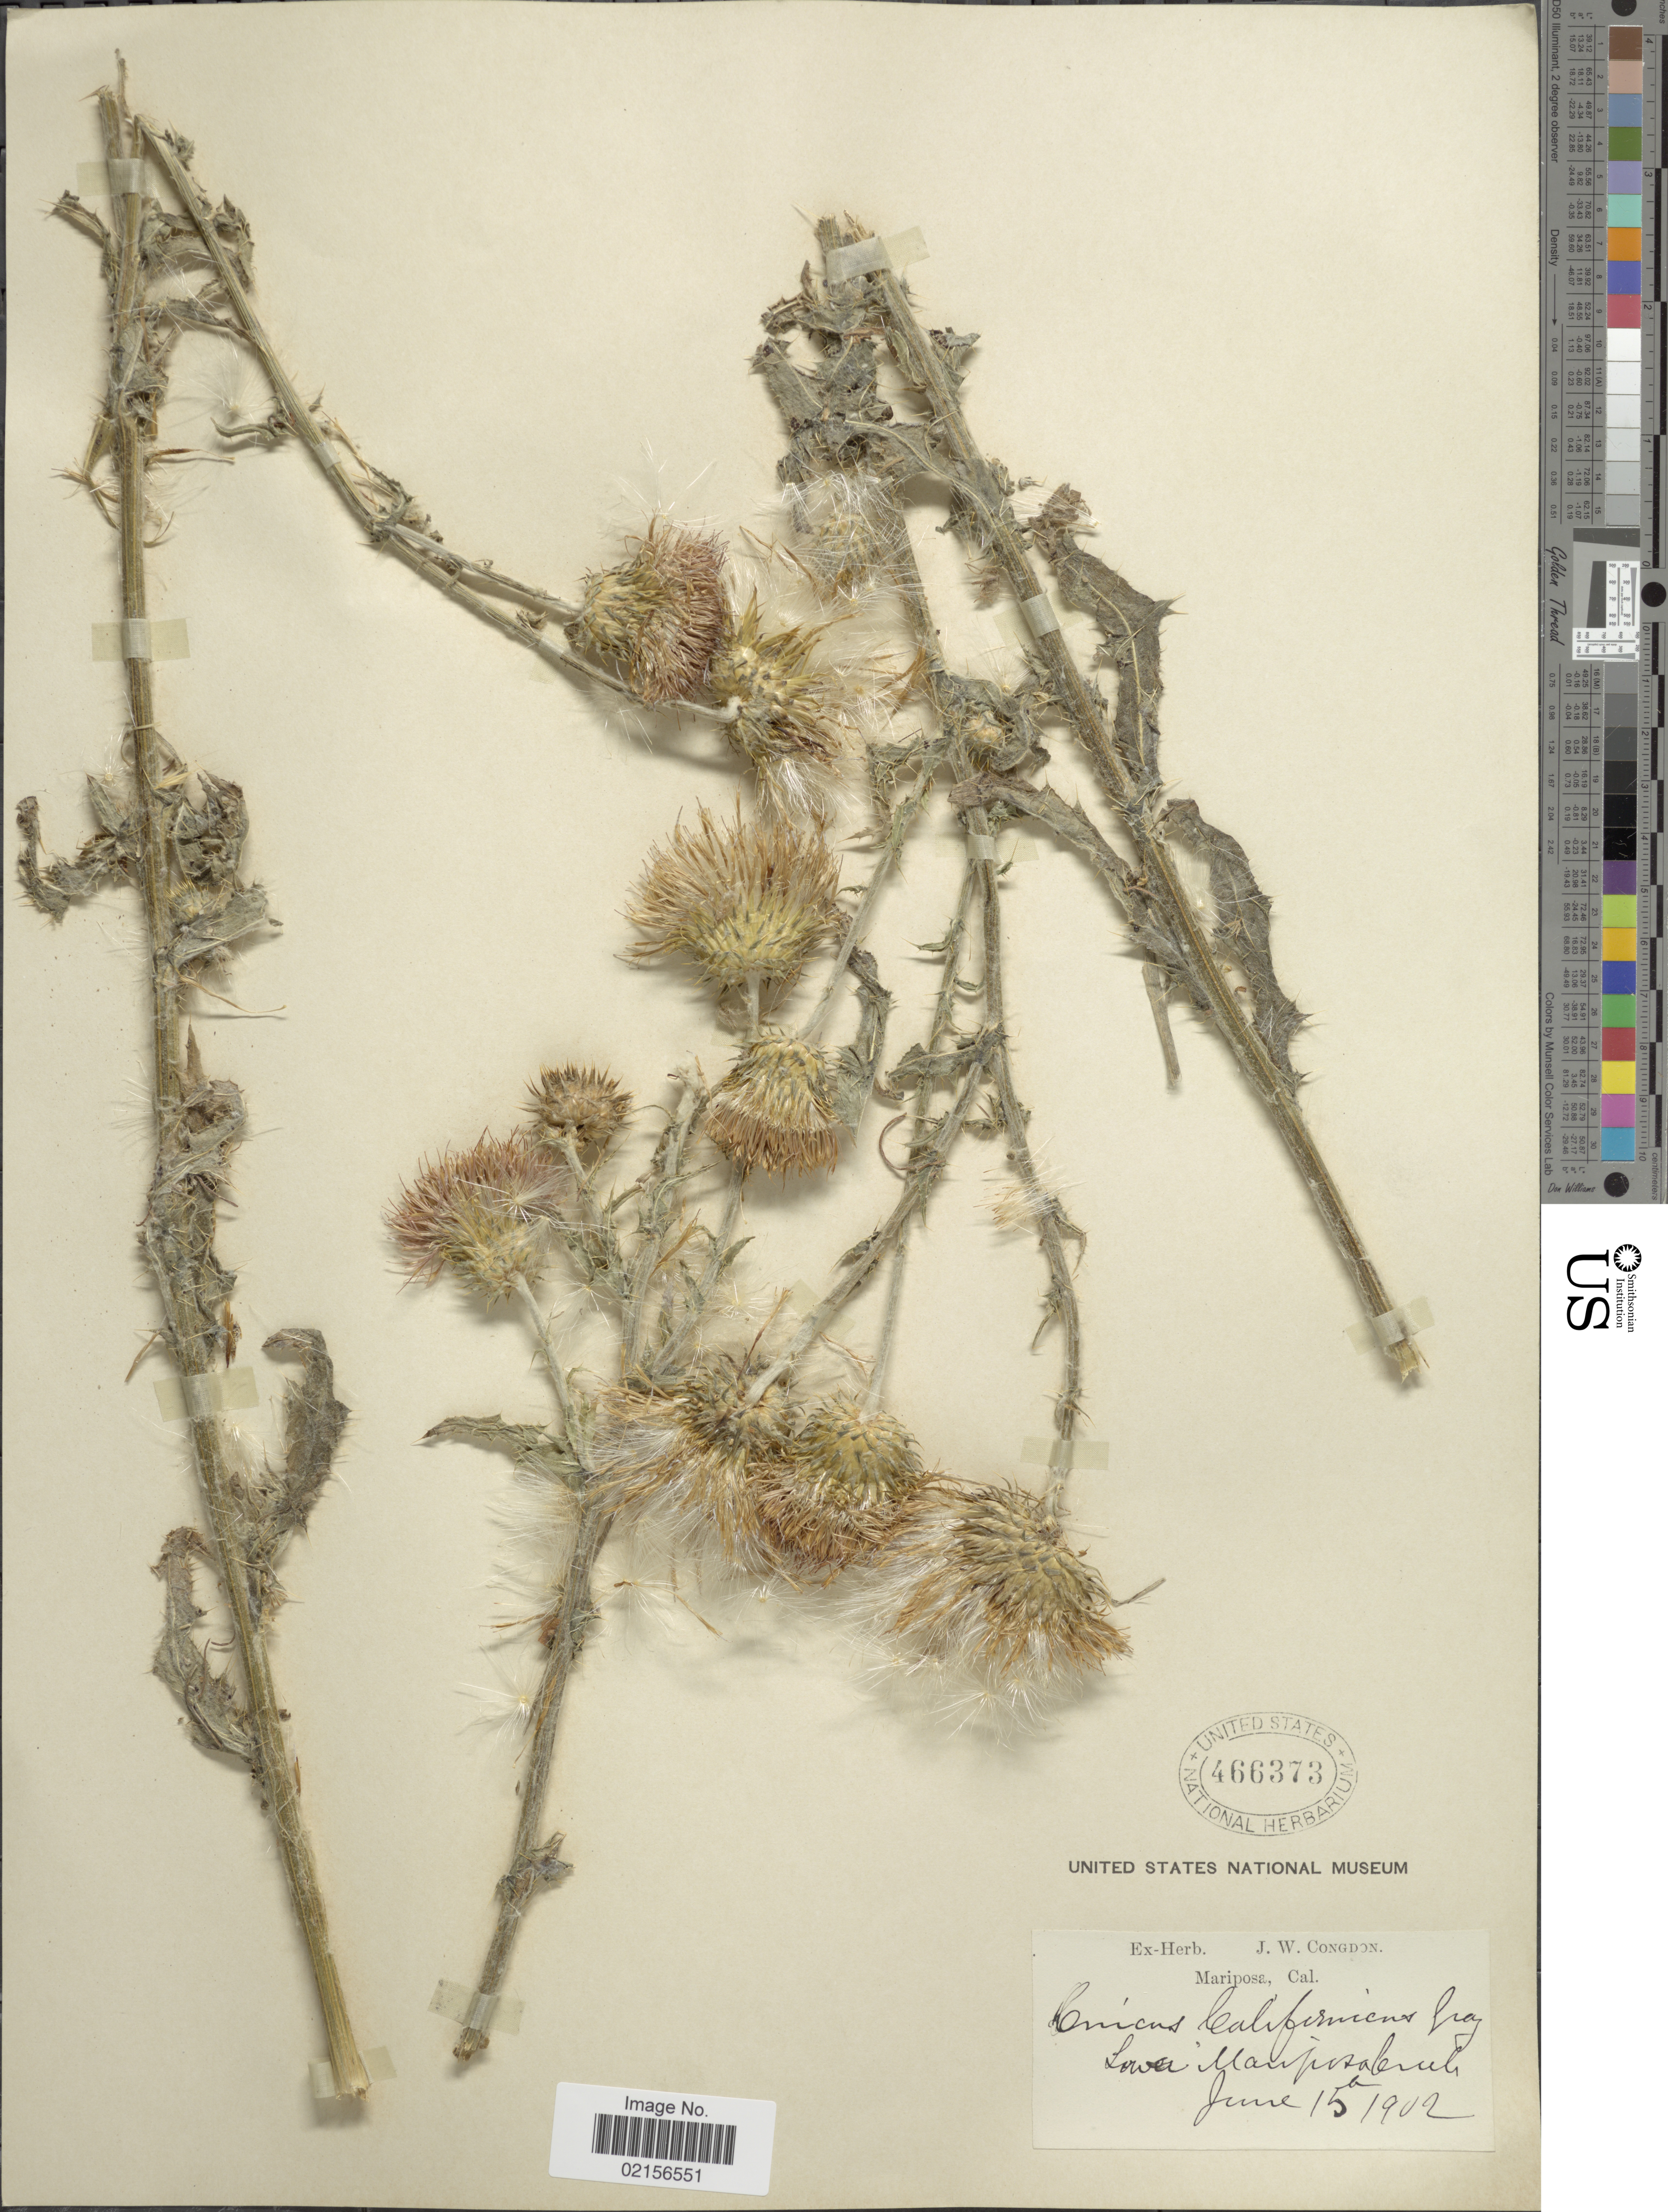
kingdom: Plantae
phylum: Tracheophyta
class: Magnoliopsida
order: Asterales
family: Asteraceae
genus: Cirsium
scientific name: Cirsium occidentale var. californicum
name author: (A. Gray) D.J. Keil & C.E. Turner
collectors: J. W. Congdon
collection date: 1902-06-15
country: United States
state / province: California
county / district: Mariposa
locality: Mariposa, Lower Mariposa Creek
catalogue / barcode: US 466373